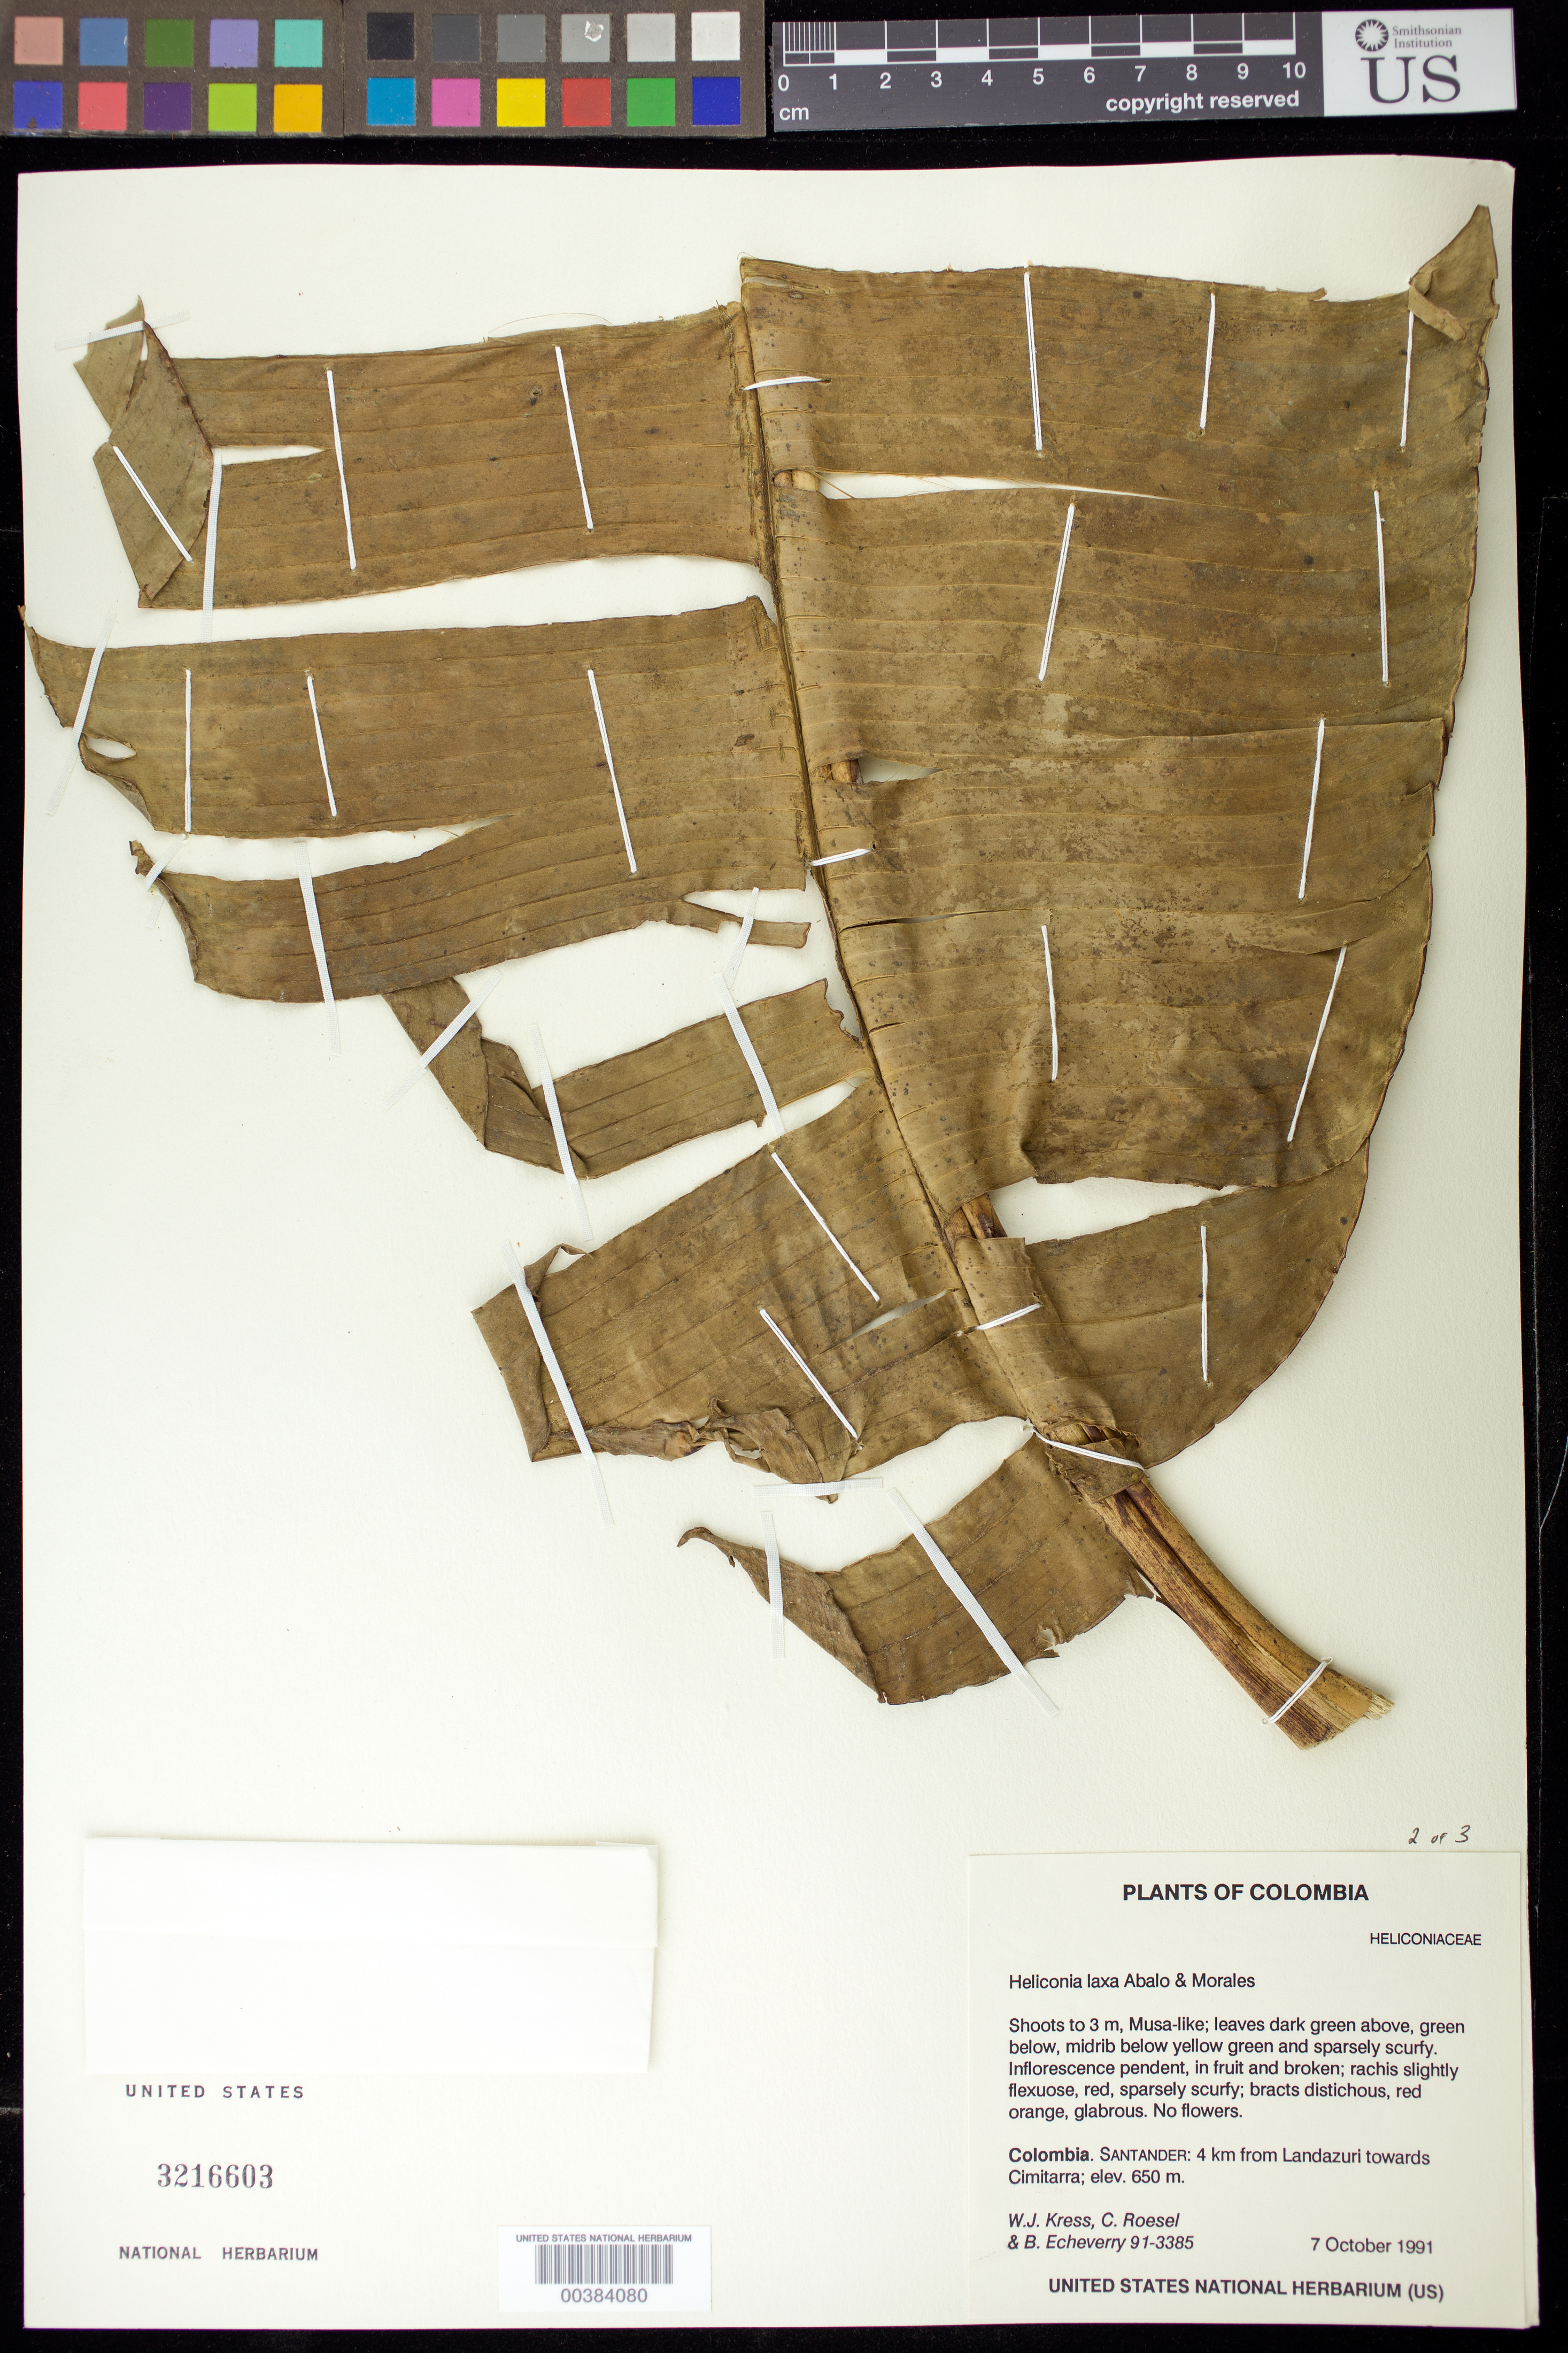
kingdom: Plantae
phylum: Tracheophyta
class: Liliopsida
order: Zingiberales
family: Heliconiaceae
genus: Heliconia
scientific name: Heliconia laxa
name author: Abalo & G. Morales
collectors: W. J. Kress, C. S. Roesel & B. Echeverry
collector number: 91-3385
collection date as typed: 07 Oct 1991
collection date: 1991-10-07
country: Colombia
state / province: Santander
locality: Landazuri towards Cimitarra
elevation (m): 650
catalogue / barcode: US 3216603